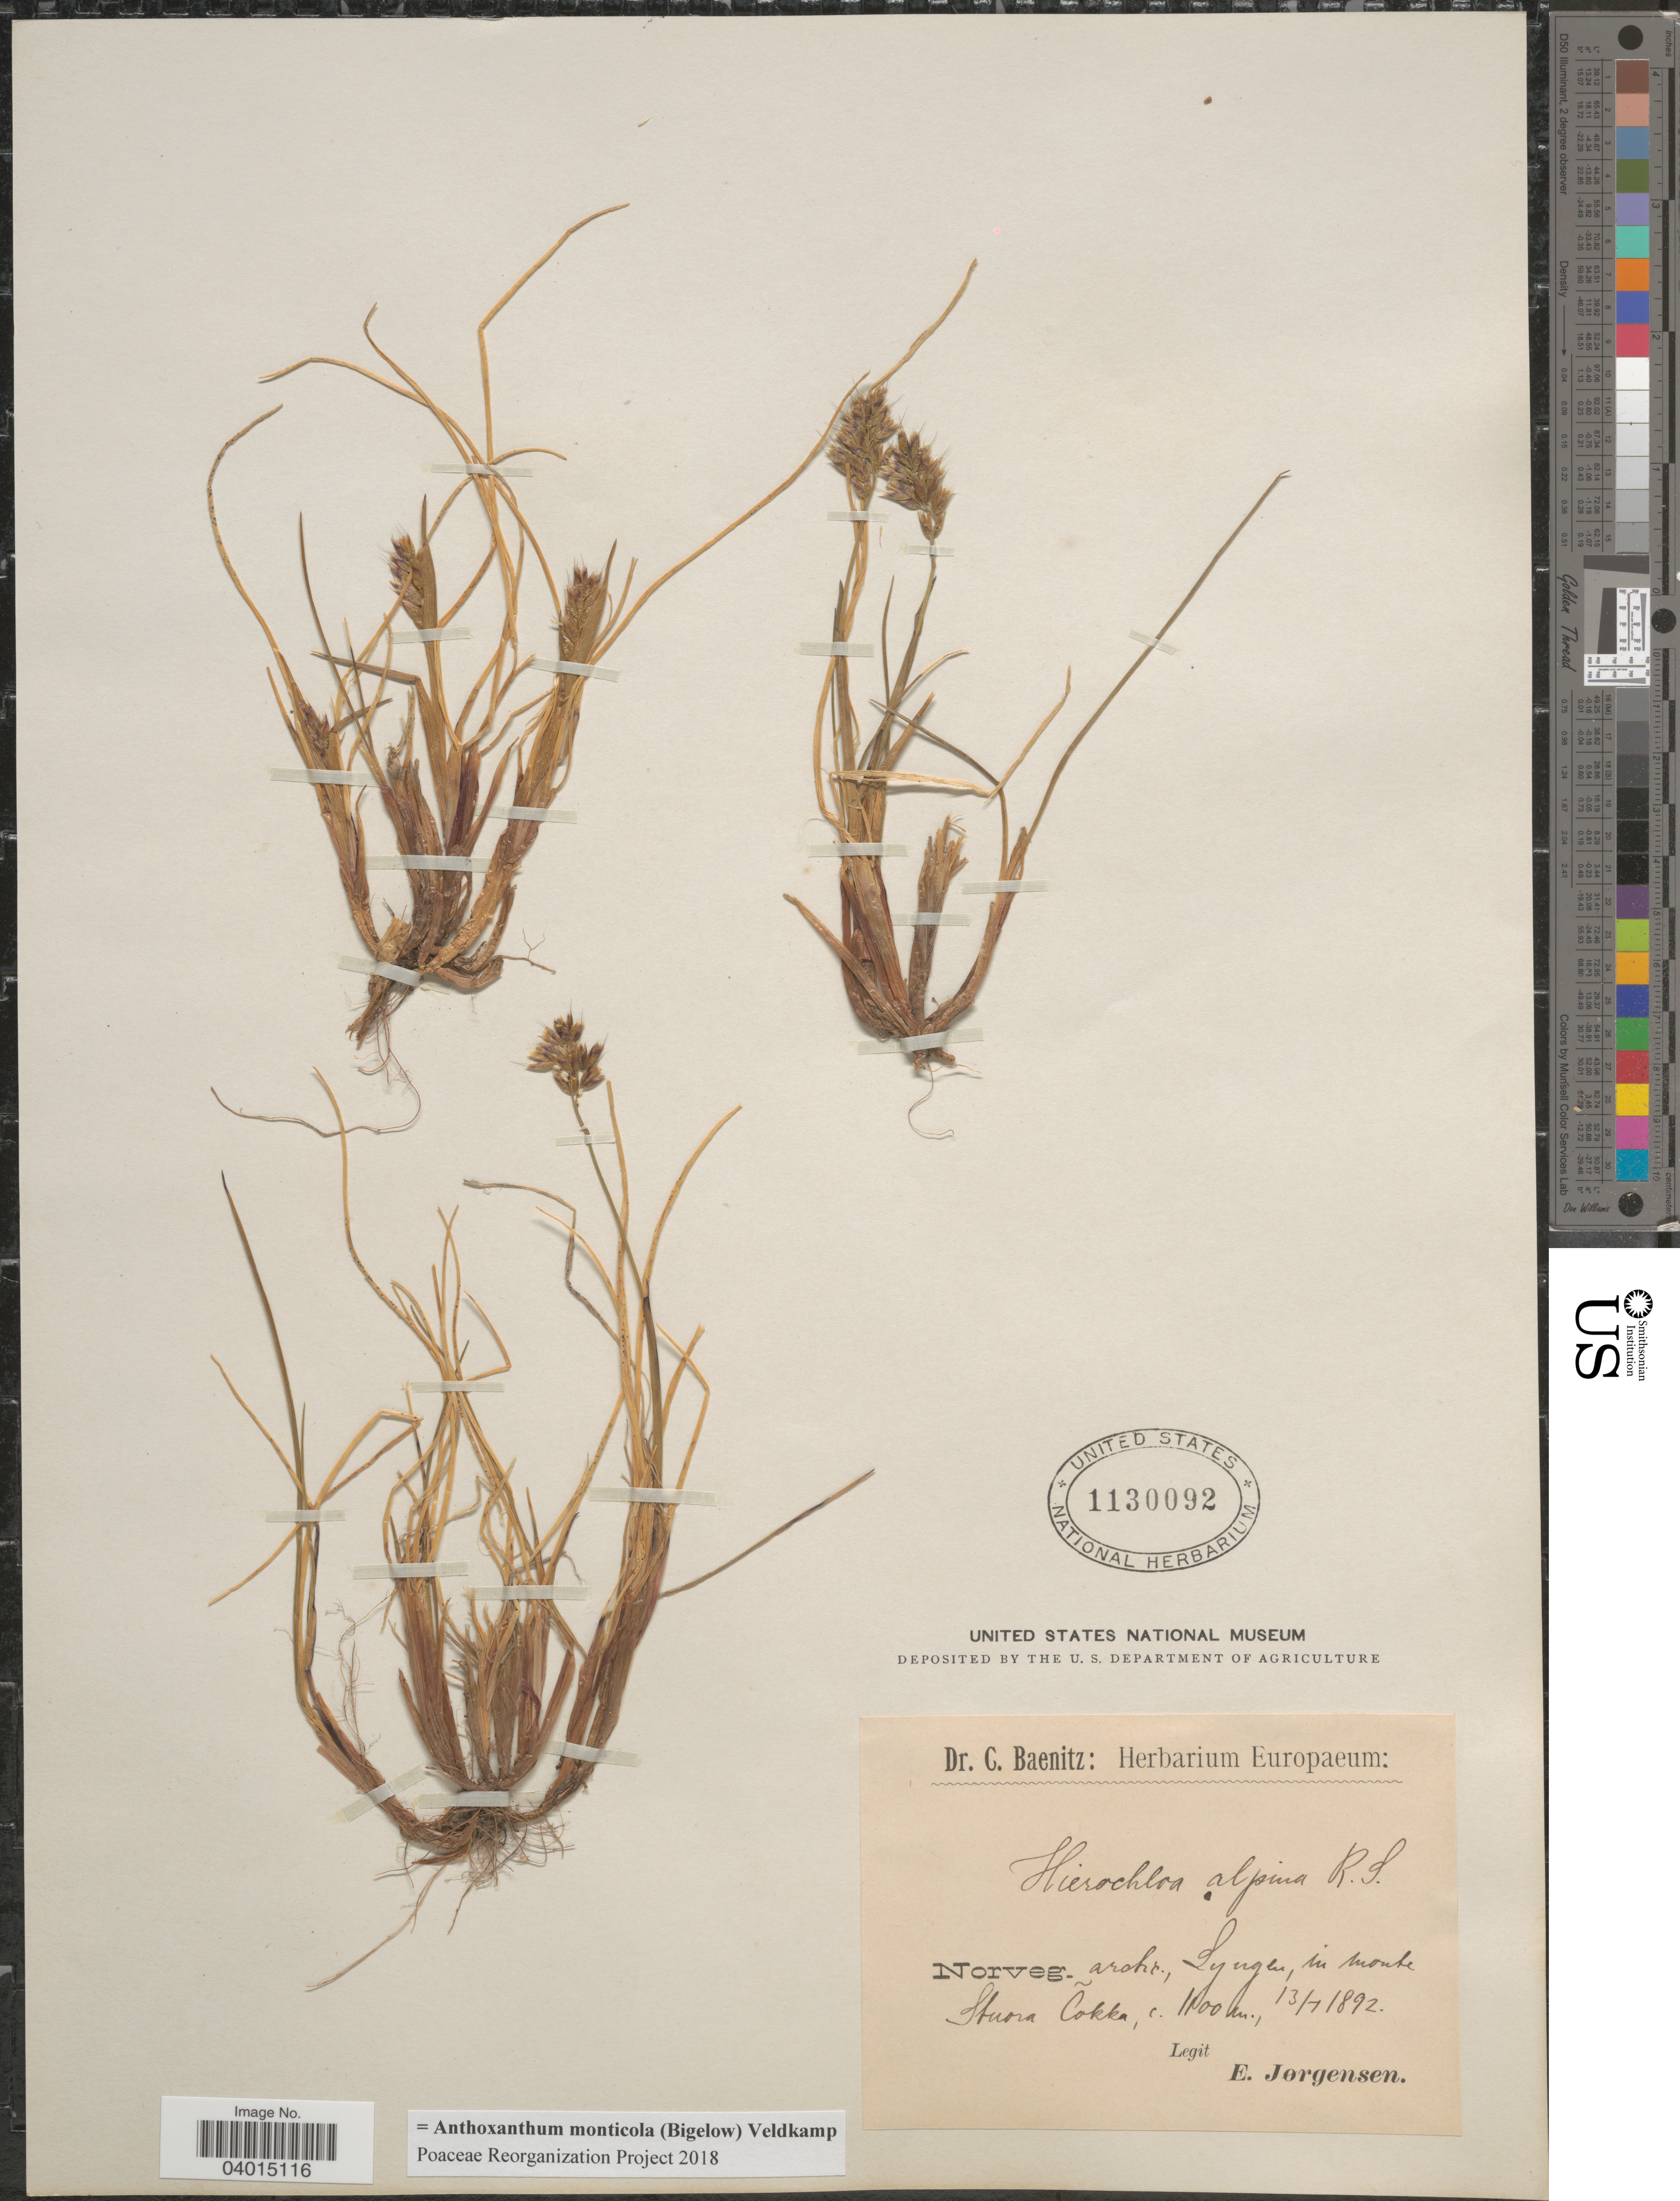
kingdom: Plantae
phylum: Tracheophyta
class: Liliopsida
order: Poales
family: Poaceae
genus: Anthoxanthum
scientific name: Anthoxanthum monticola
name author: (Bigelow) Veldkamp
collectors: E. H. Jørgensen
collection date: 1892-07-13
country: Norway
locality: Norveg. arctic., Lyngen, in monte Stuora Cokka.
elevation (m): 1100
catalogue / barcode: US 1130092